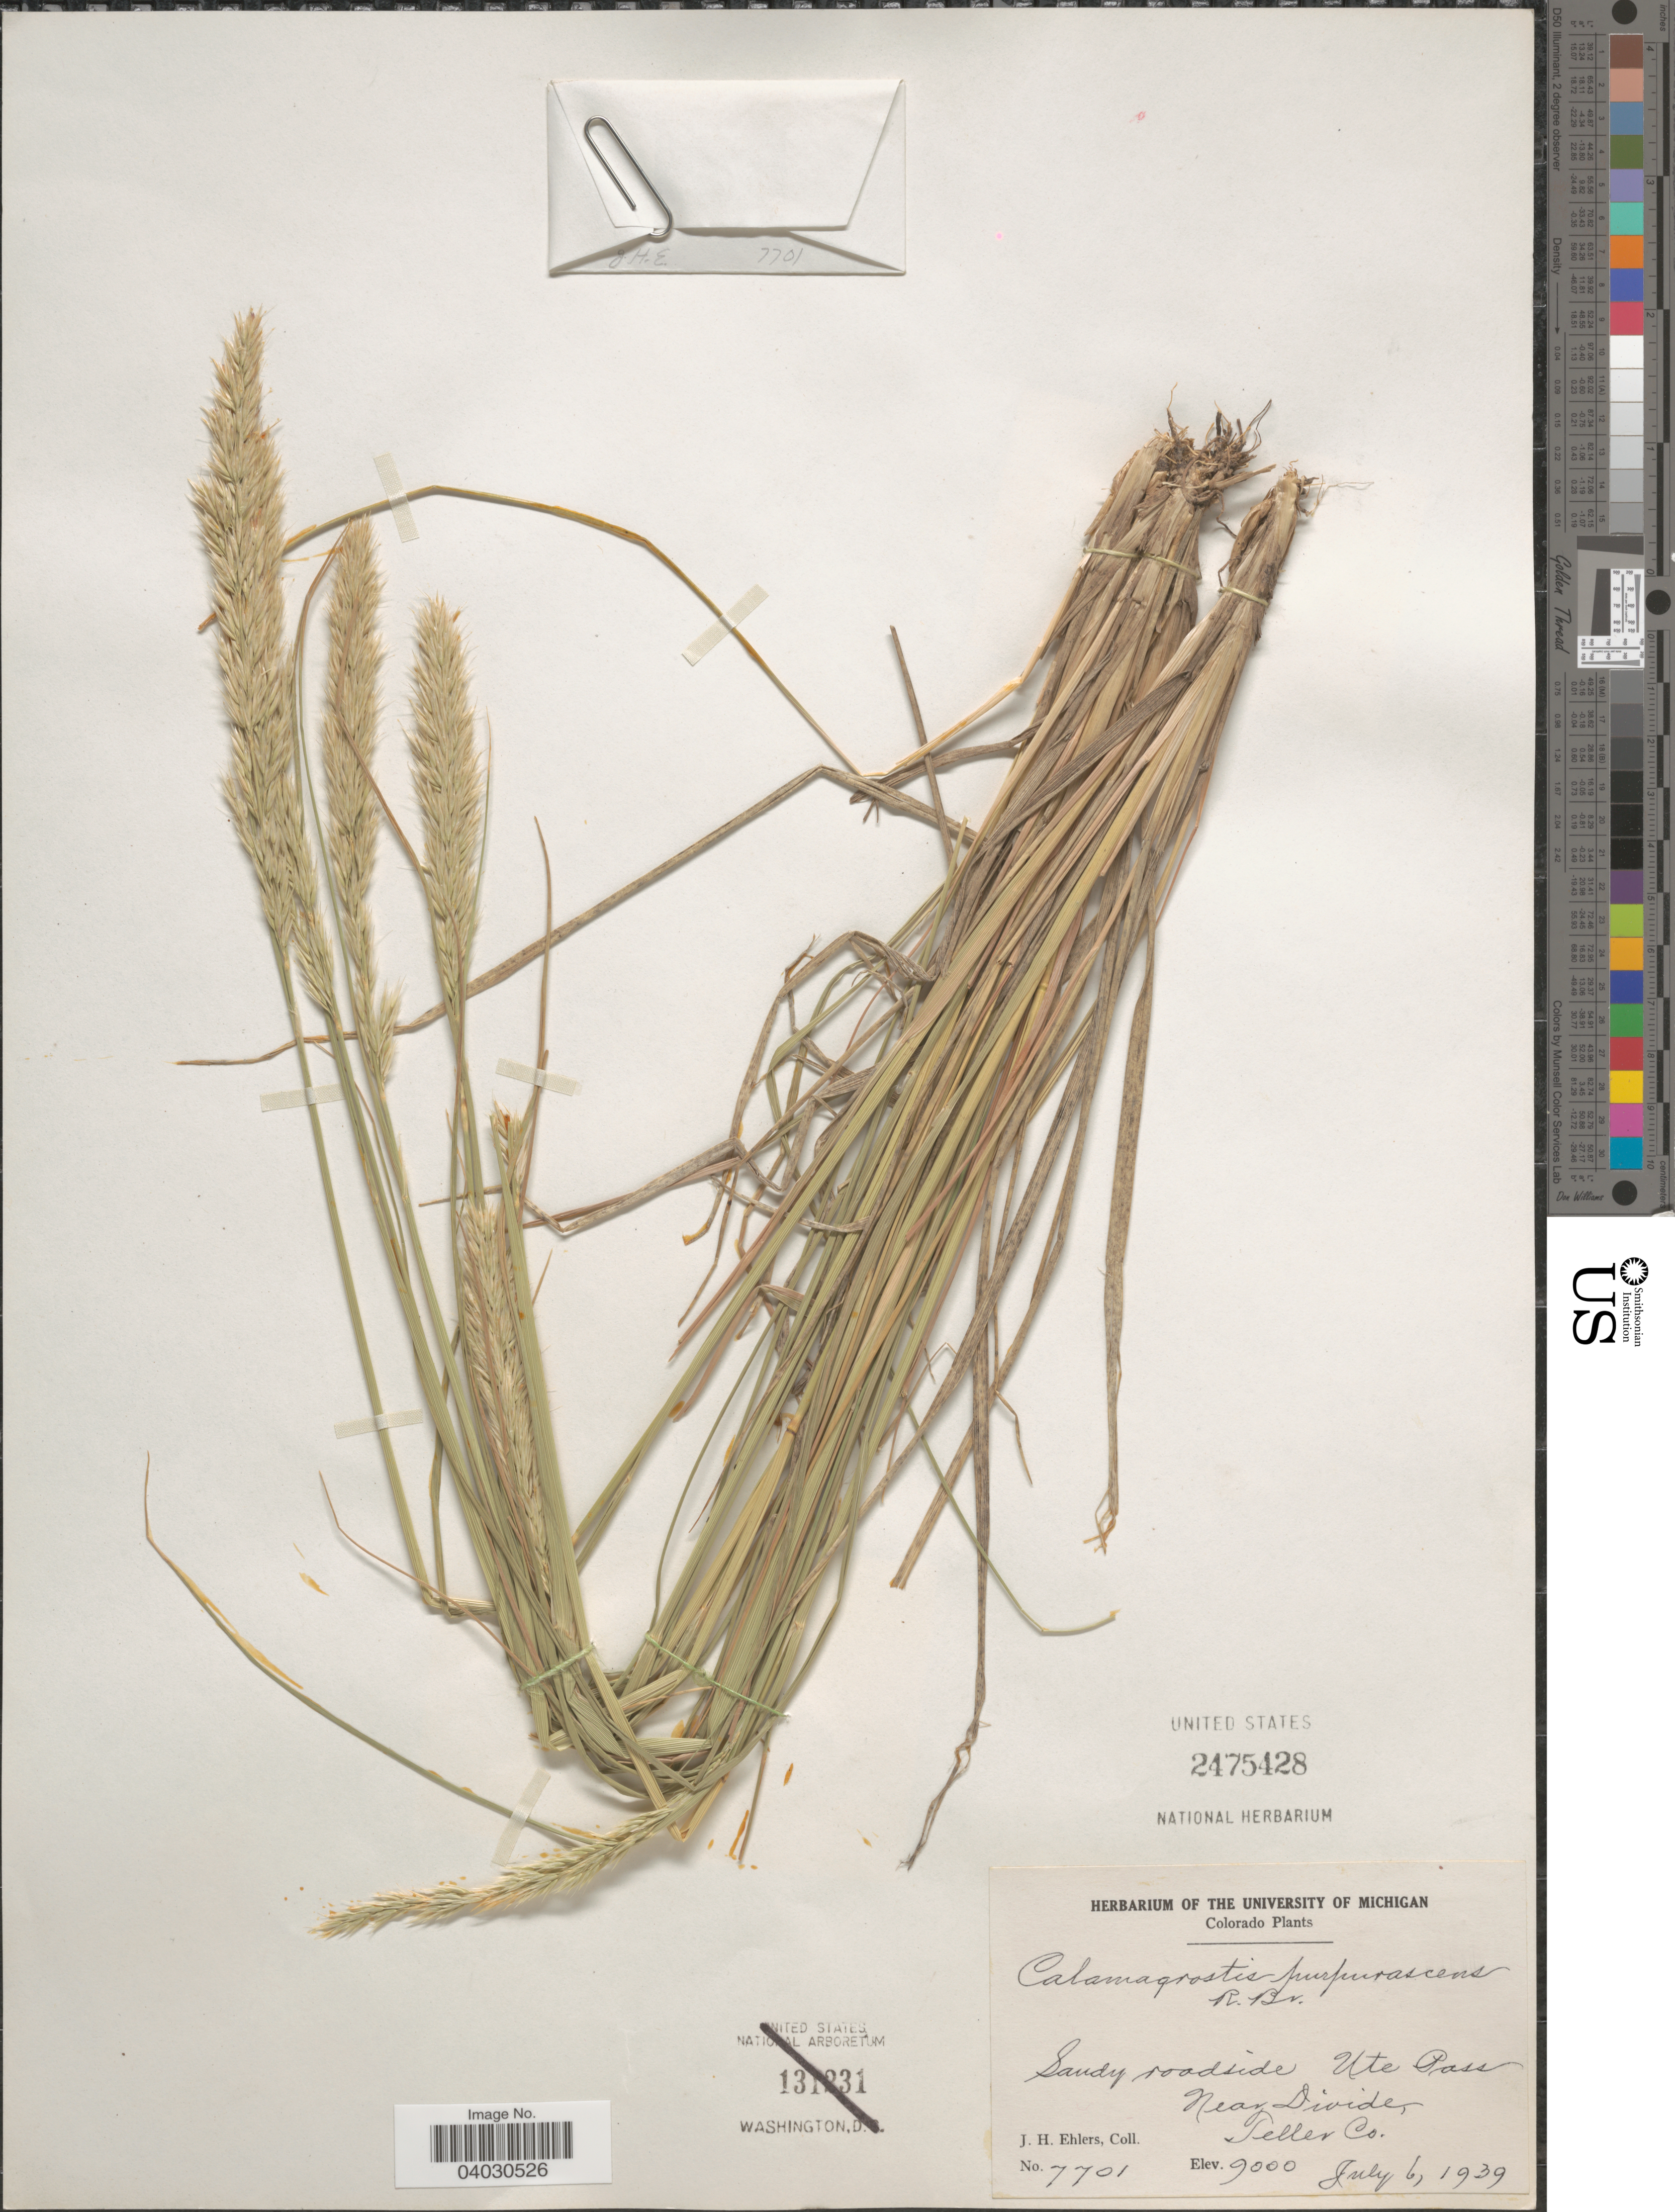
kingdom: Plantae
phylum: Tracheophyta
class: Liliopsida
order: Poales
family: Poaceae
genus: Calamagrostis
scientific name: Calamagrostis purpurascens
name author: R. Br.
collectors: J. H. Ehlers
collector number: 7701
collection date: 1939-07-06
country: United States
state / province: Colorado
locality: Sandy roadside Ute Pass. Near Divide, Teller Co.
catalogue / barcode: US 2475428